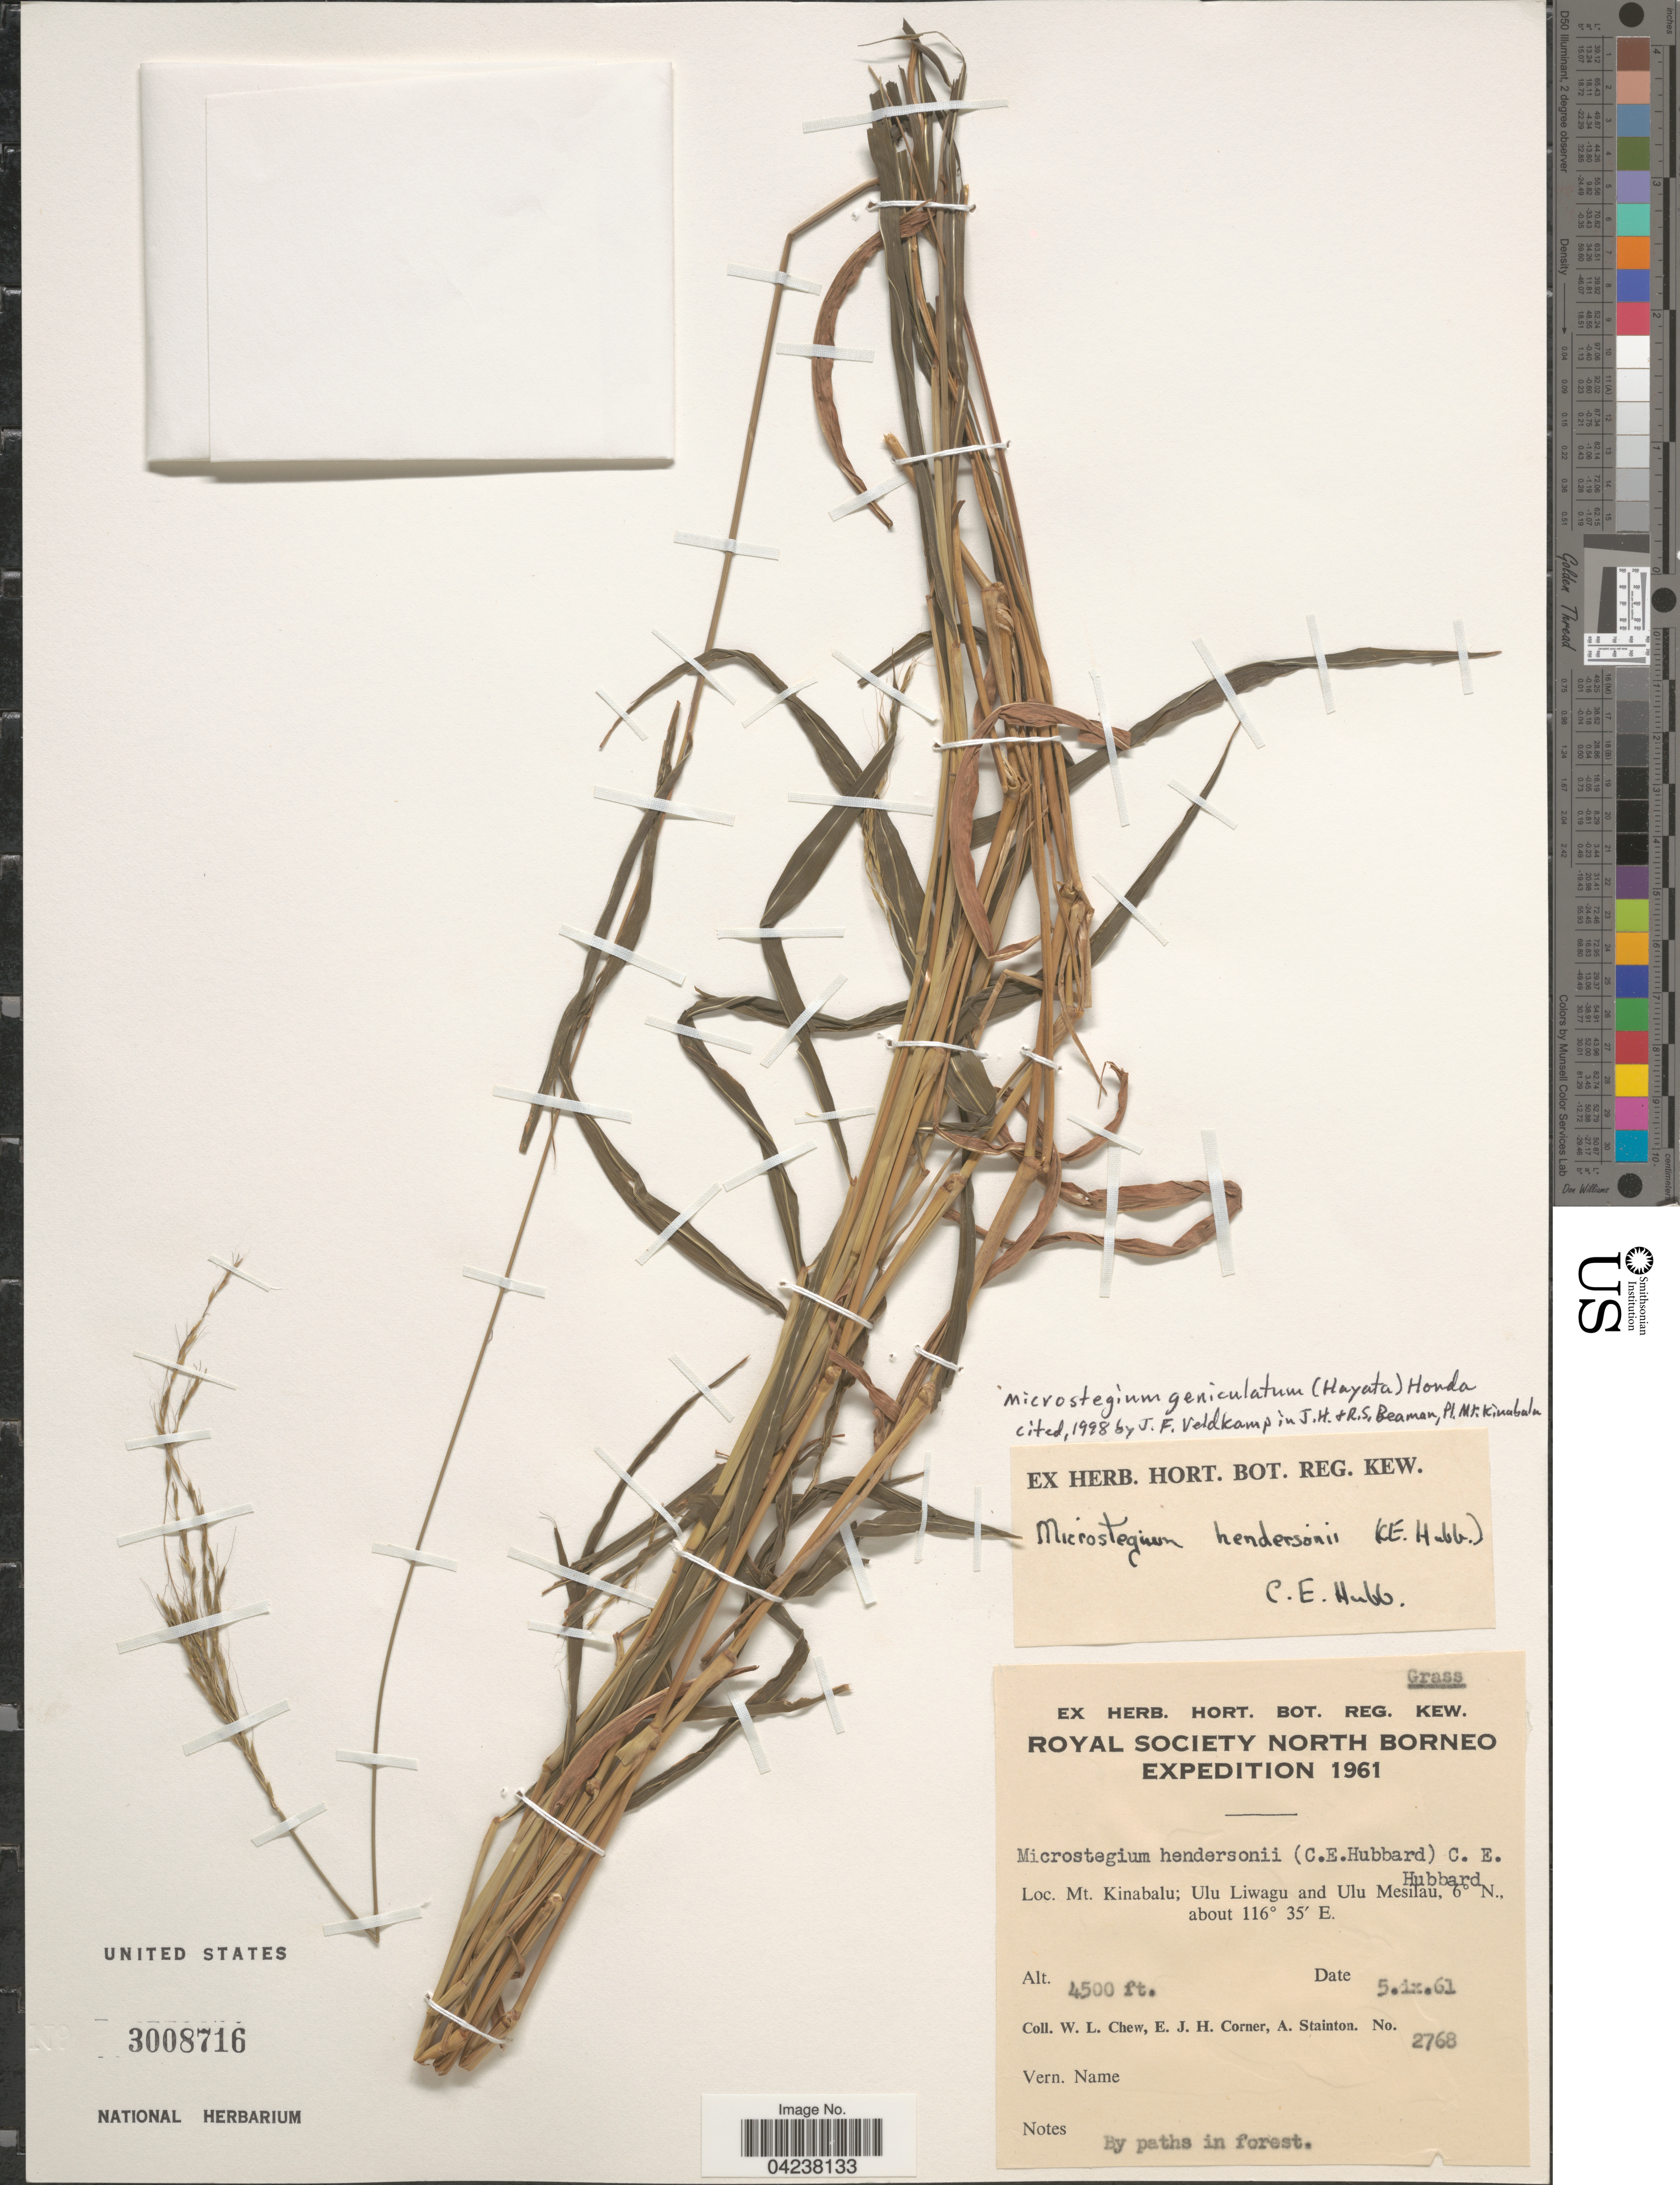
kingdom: Plantae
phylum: Tracheophyta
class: Liliopsida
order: Poales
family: Poaceae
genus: Microstegium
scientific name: Microstegium geniculatum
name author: (Hayata) Honda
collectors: W. Chew, E. Corner & A. Stainton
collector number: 2768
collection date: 1961-09-05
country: Malaysia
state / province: Sabah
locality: Royal Society North Borneo Expedition 1961. Mt. Kinabalu; Ulu Liwagu and Ulu Mesilau.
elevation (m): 1372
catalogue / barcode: US 3008716